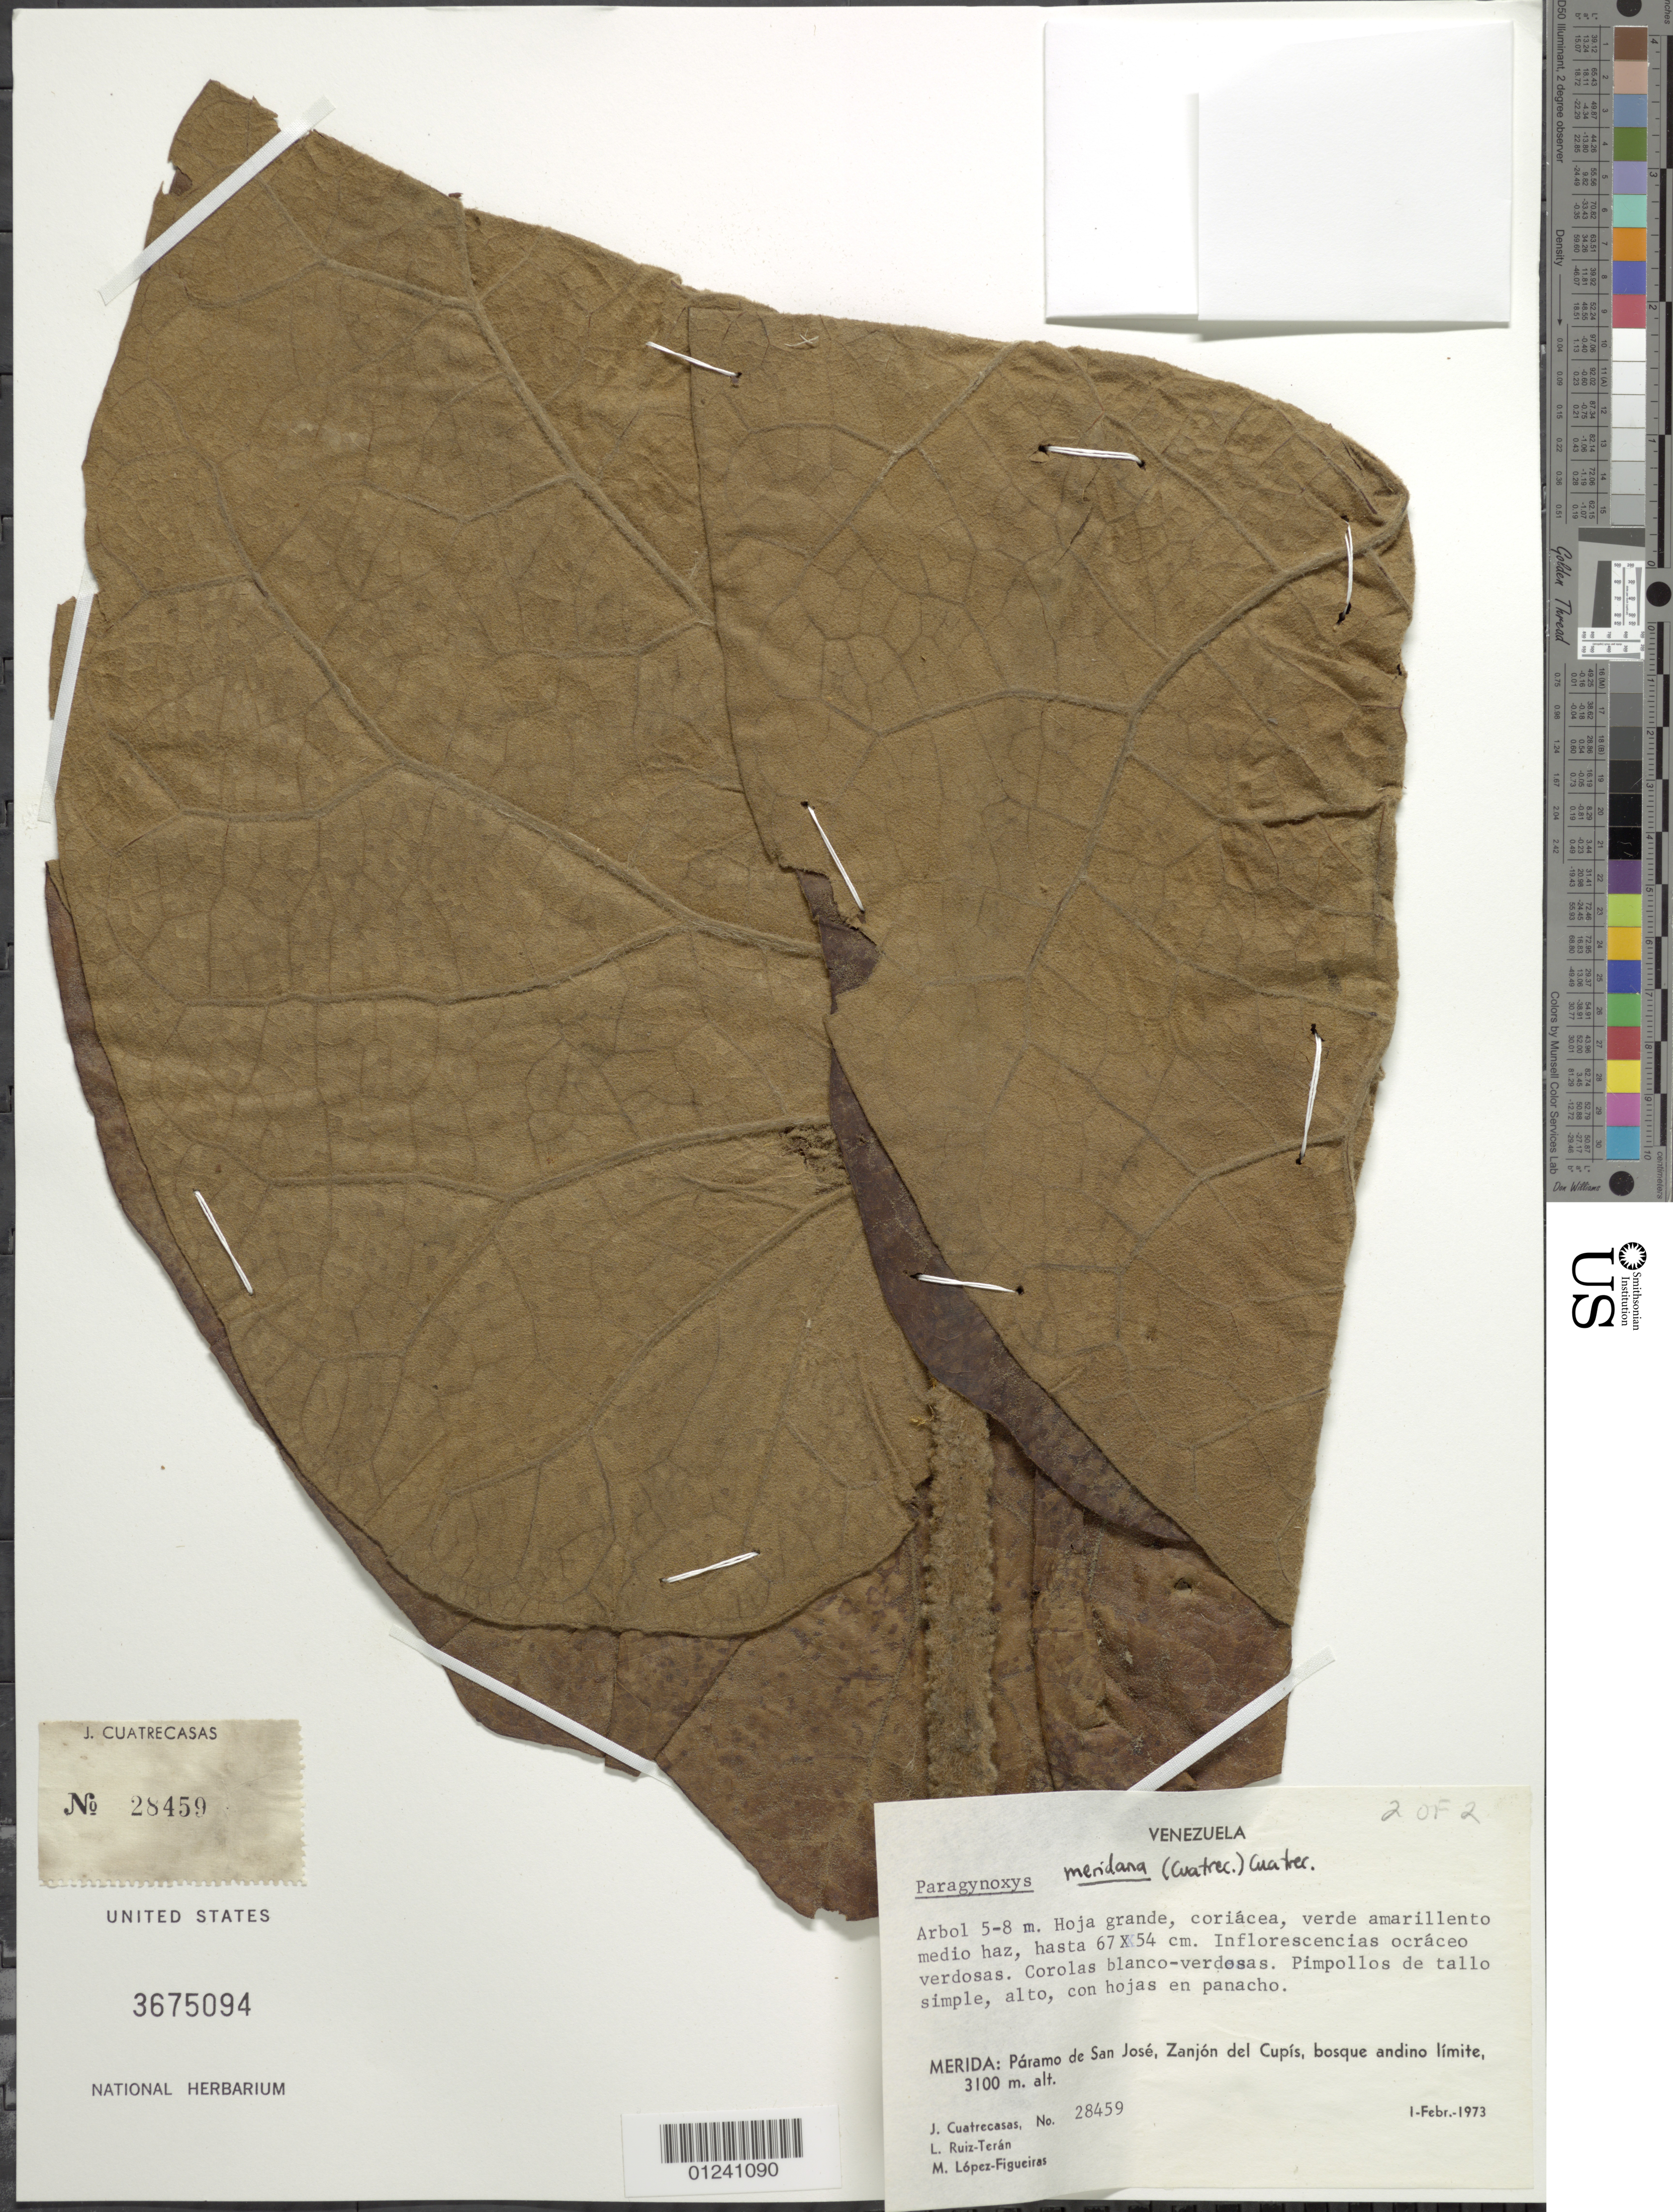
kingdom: Plantae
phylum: Tracheophyta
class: Magnoliopsida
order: Asterales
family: Asteraceae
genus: Paragynoxys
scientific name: Paragynoxys meridana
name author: (Cuatrec.) Cuatrec.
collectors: J. Cuatrecasas, L. E. Ruíz-Terán & M. López Figueiras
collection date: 1973-02-01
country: Venezuela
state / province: Mérida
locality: Paramo de San Jose, Zanjon del Cupis, bosque andino limite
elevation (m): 3100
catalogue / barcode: US 3675094